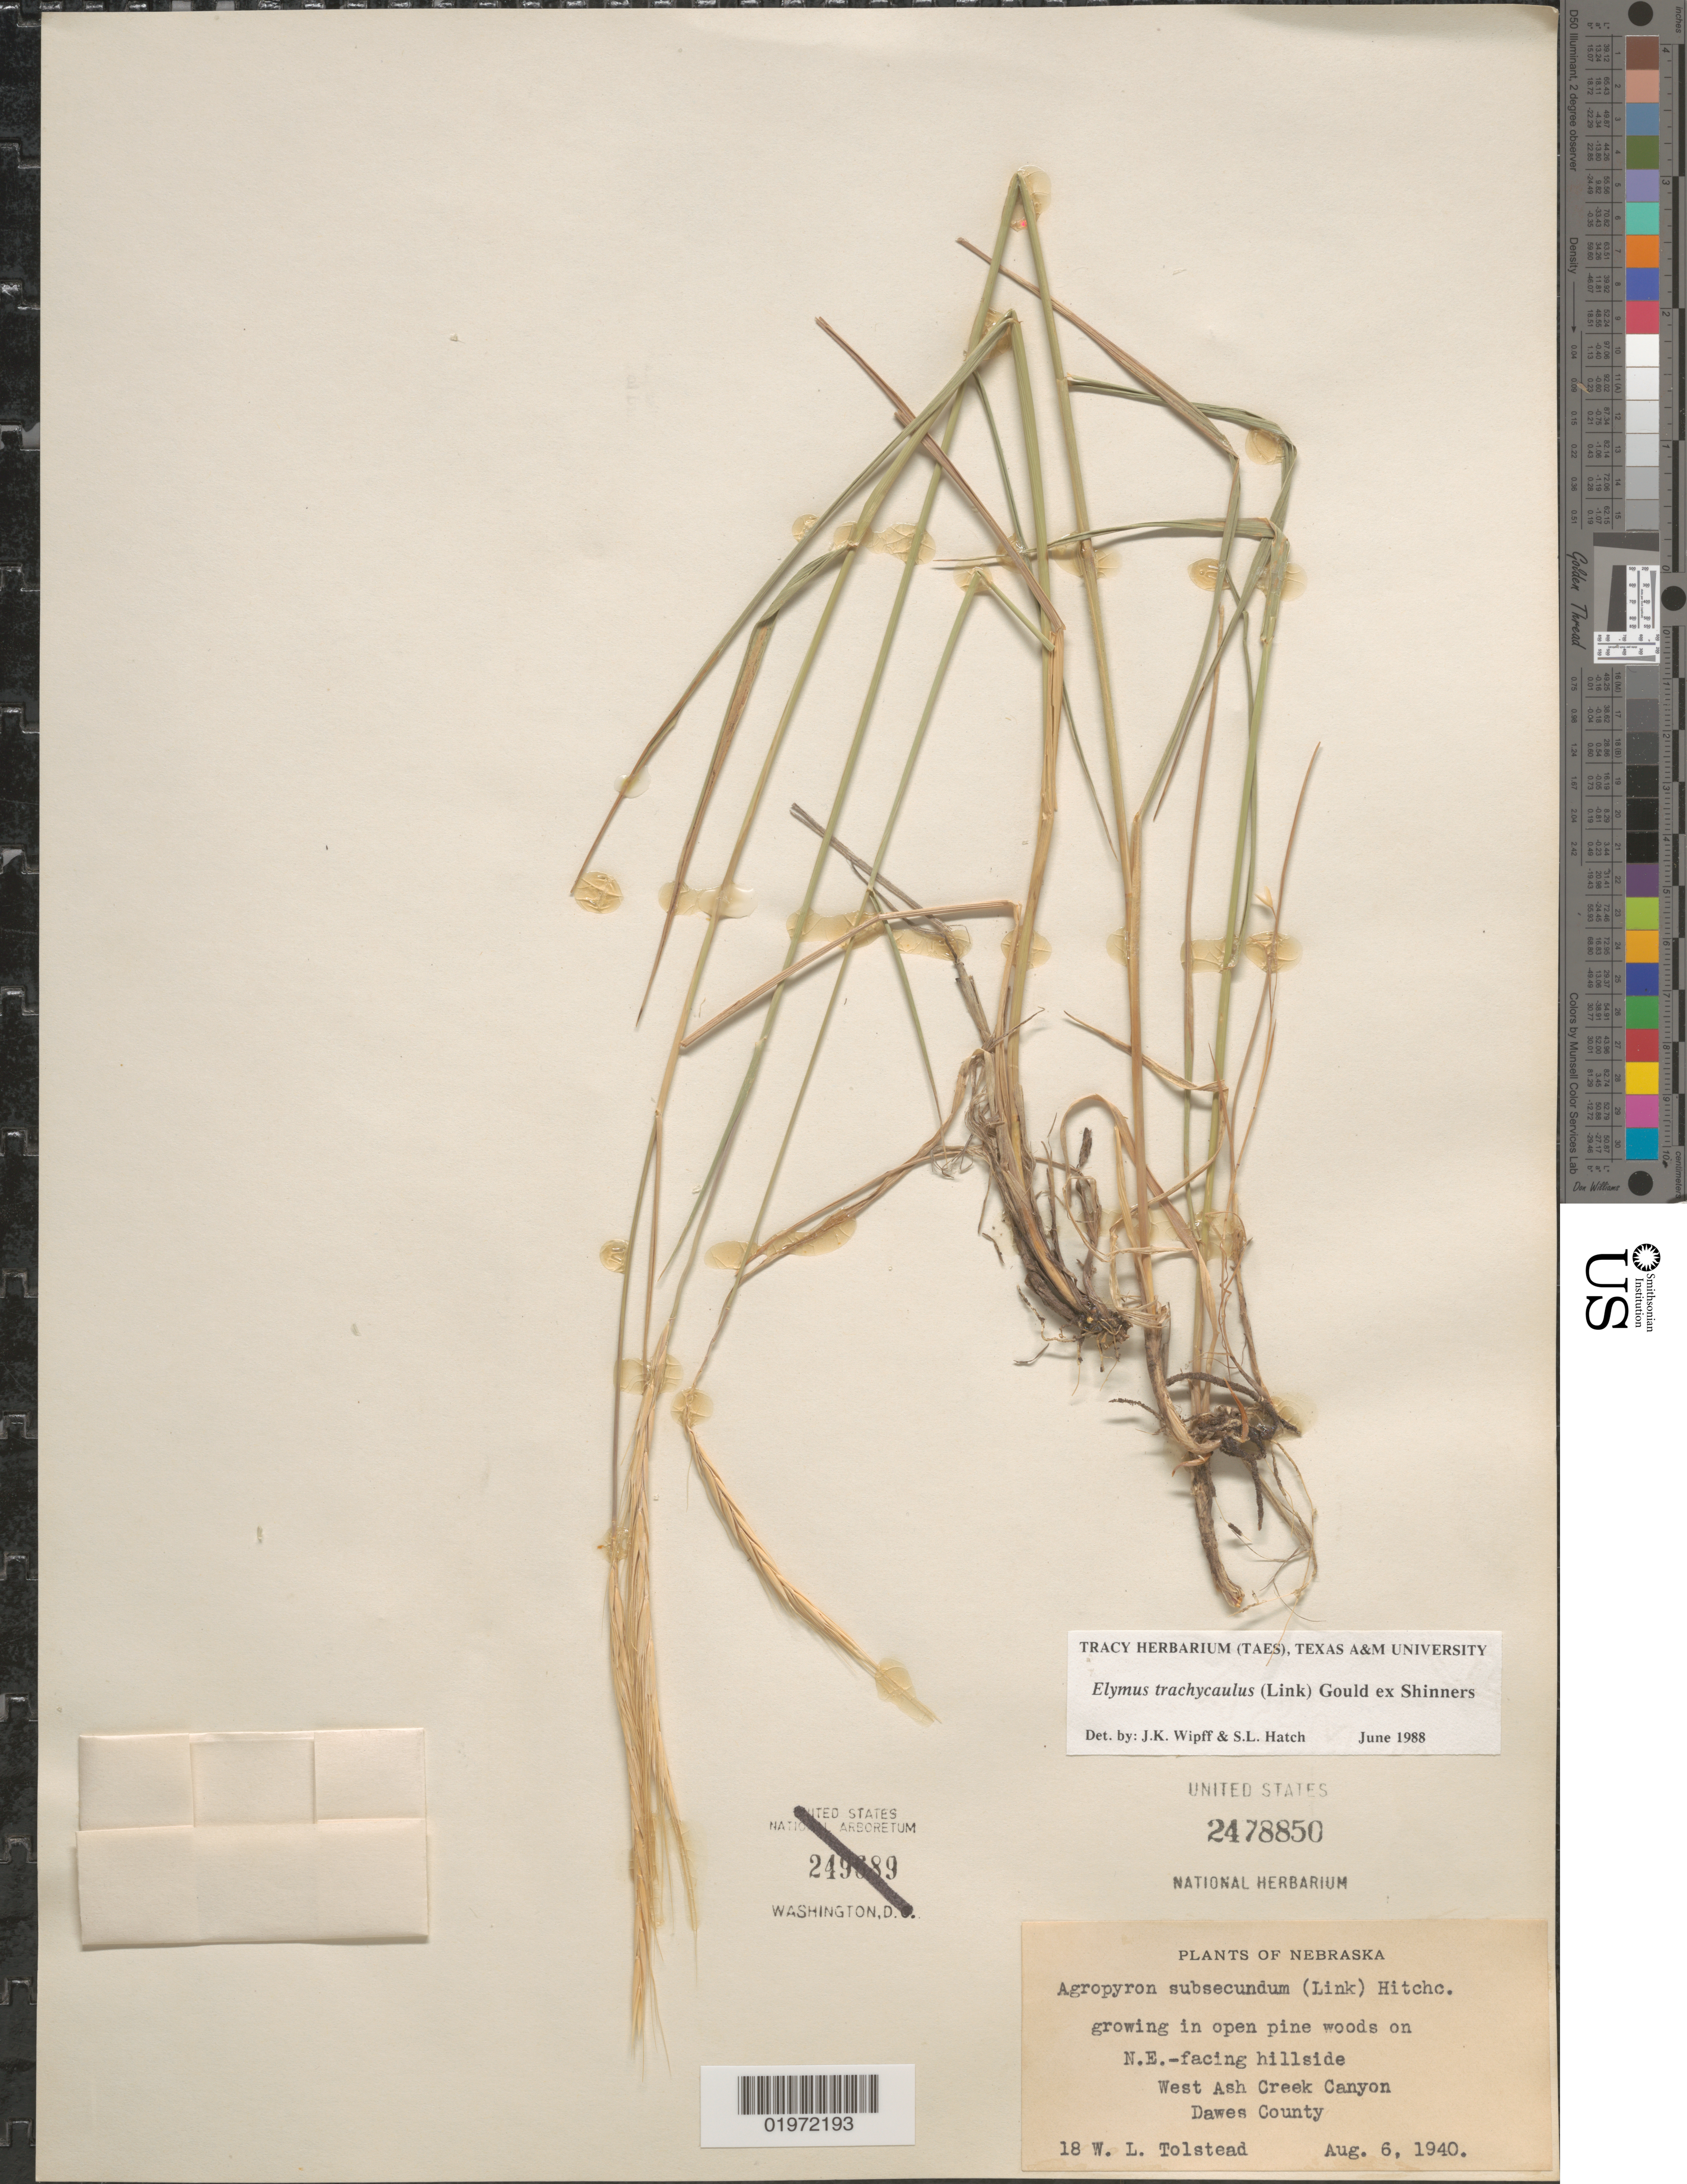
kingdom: Plantae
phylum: Tracheophyta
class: Liliopsida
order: Poales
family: Poaceae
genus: Elymus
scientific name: Elymus trachycaulus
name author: (Link) Gould ex Shinners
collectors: W. Tolstead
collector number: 18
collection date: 1940-08-06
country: United States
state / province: Nebraska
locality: N.E.-facing hillside. West Ash Creek Canyon. Dawes County.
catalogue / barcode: US 2478850